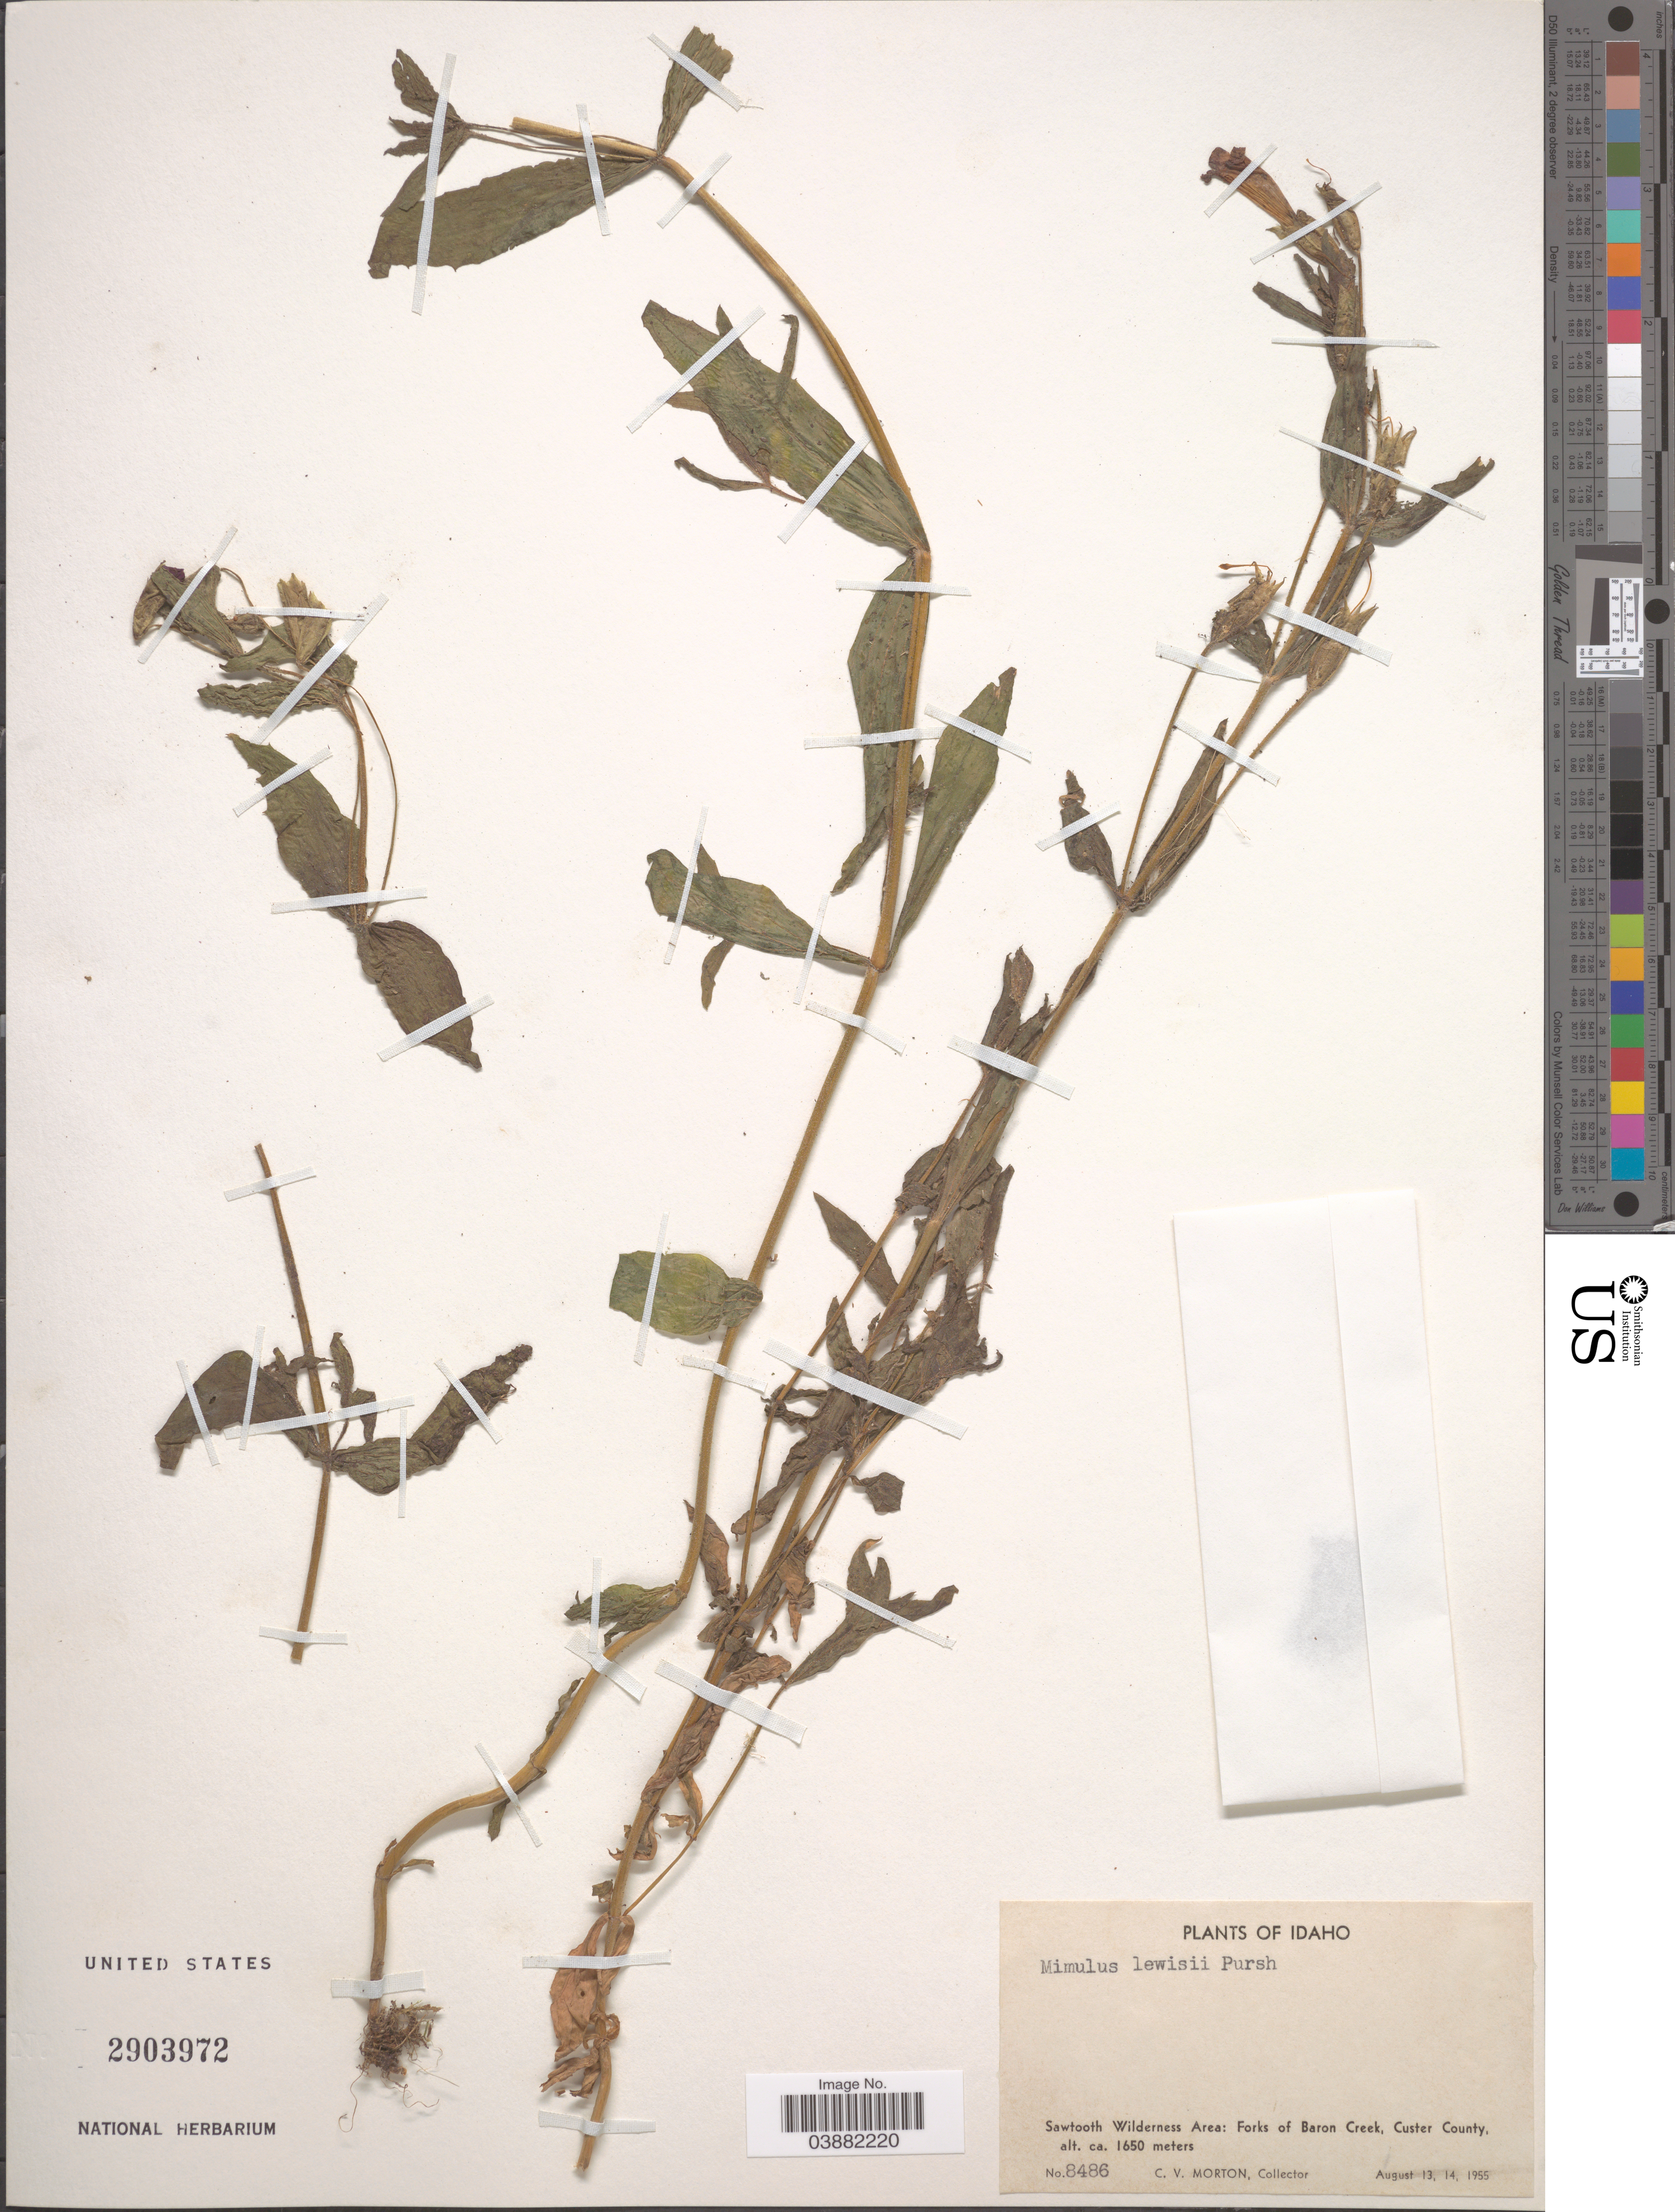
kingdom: Plantae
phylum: Tracheophyta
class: Magnoliopsida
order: Lamiales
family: Phrymaceae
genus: Mimulus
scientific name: Mimulus lewisii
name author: Pursh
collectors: C. V. Morton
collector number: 8486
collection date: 1955-08-13/1955-08-14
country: United States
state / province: Idaho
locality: Sawtooth Wilderness Area: Forks of Baron Creek, Custer County.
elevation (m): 1650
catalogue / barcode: US 2903972